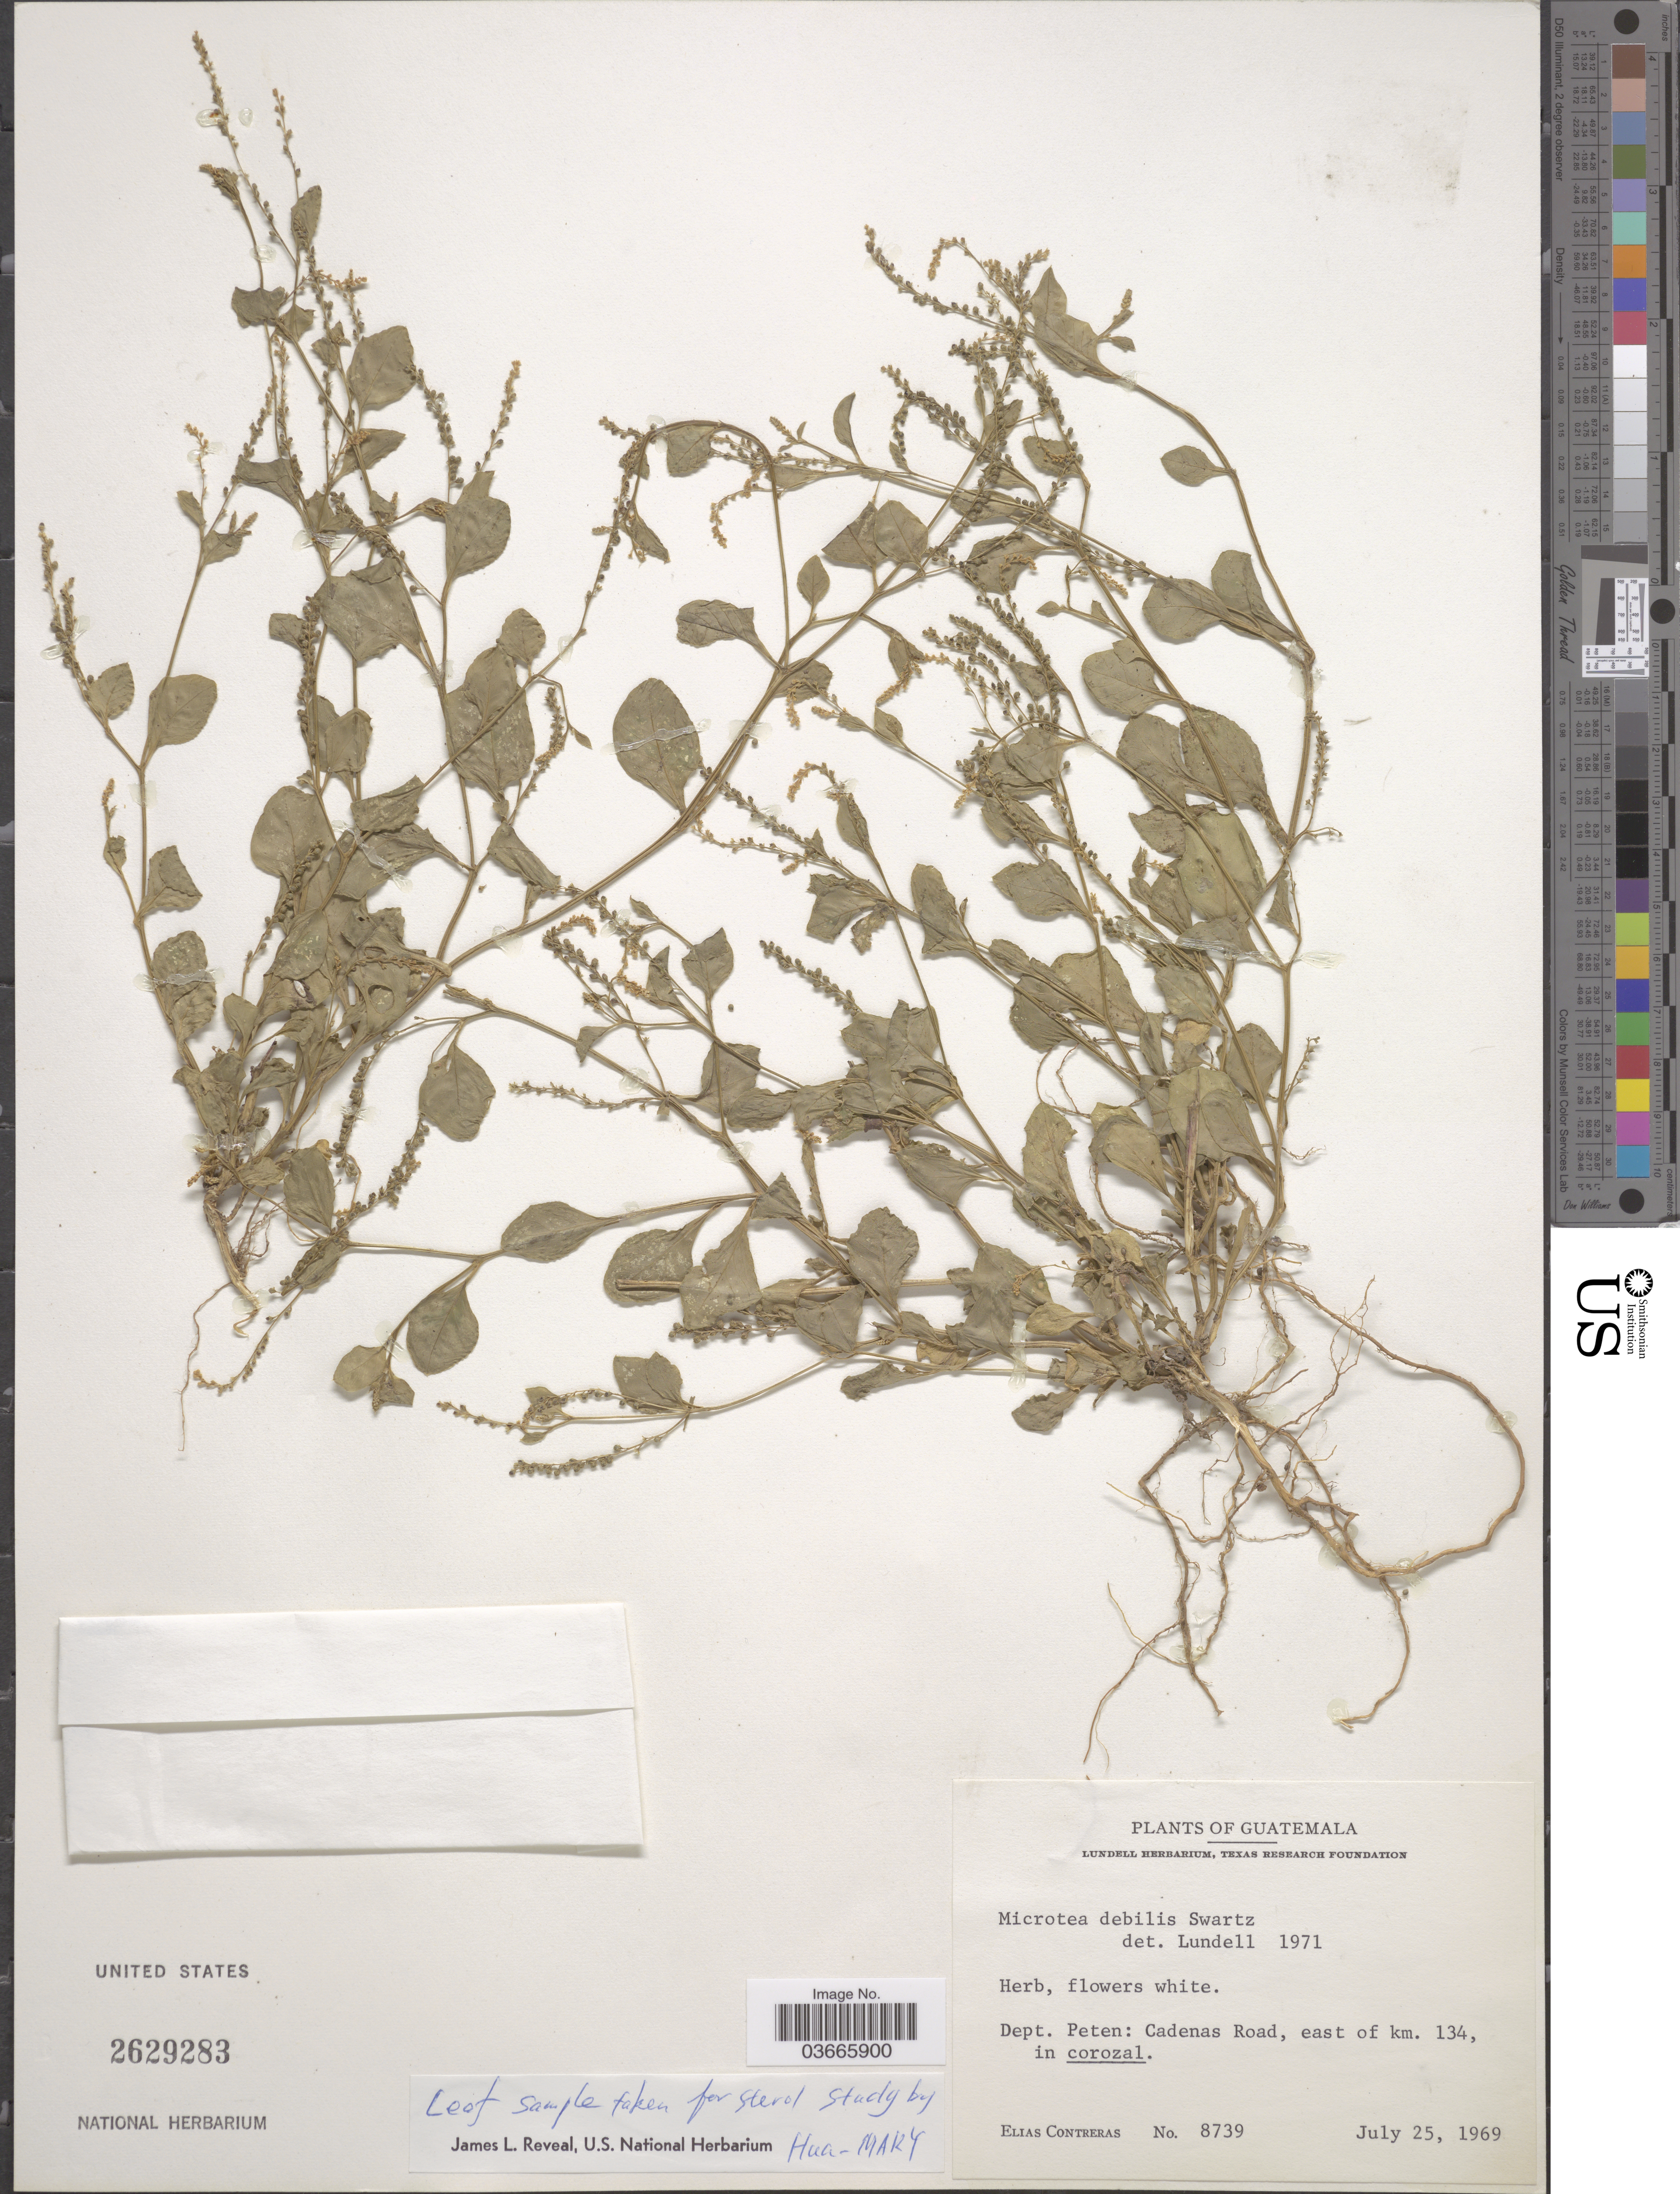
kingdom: Plantae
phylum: Tracheophyta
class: Magnoliopsida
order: Caryophyllales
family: Microteaceae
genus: Microtea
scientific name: Microtea debilis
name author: Sw.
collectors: E. Contreras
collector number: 8739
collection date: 1969-07-25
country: Guatemala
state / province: El Petén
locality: Dept. Peten: Cadenas Road, east of km. 134 in corozal.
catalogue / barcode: US 2629283